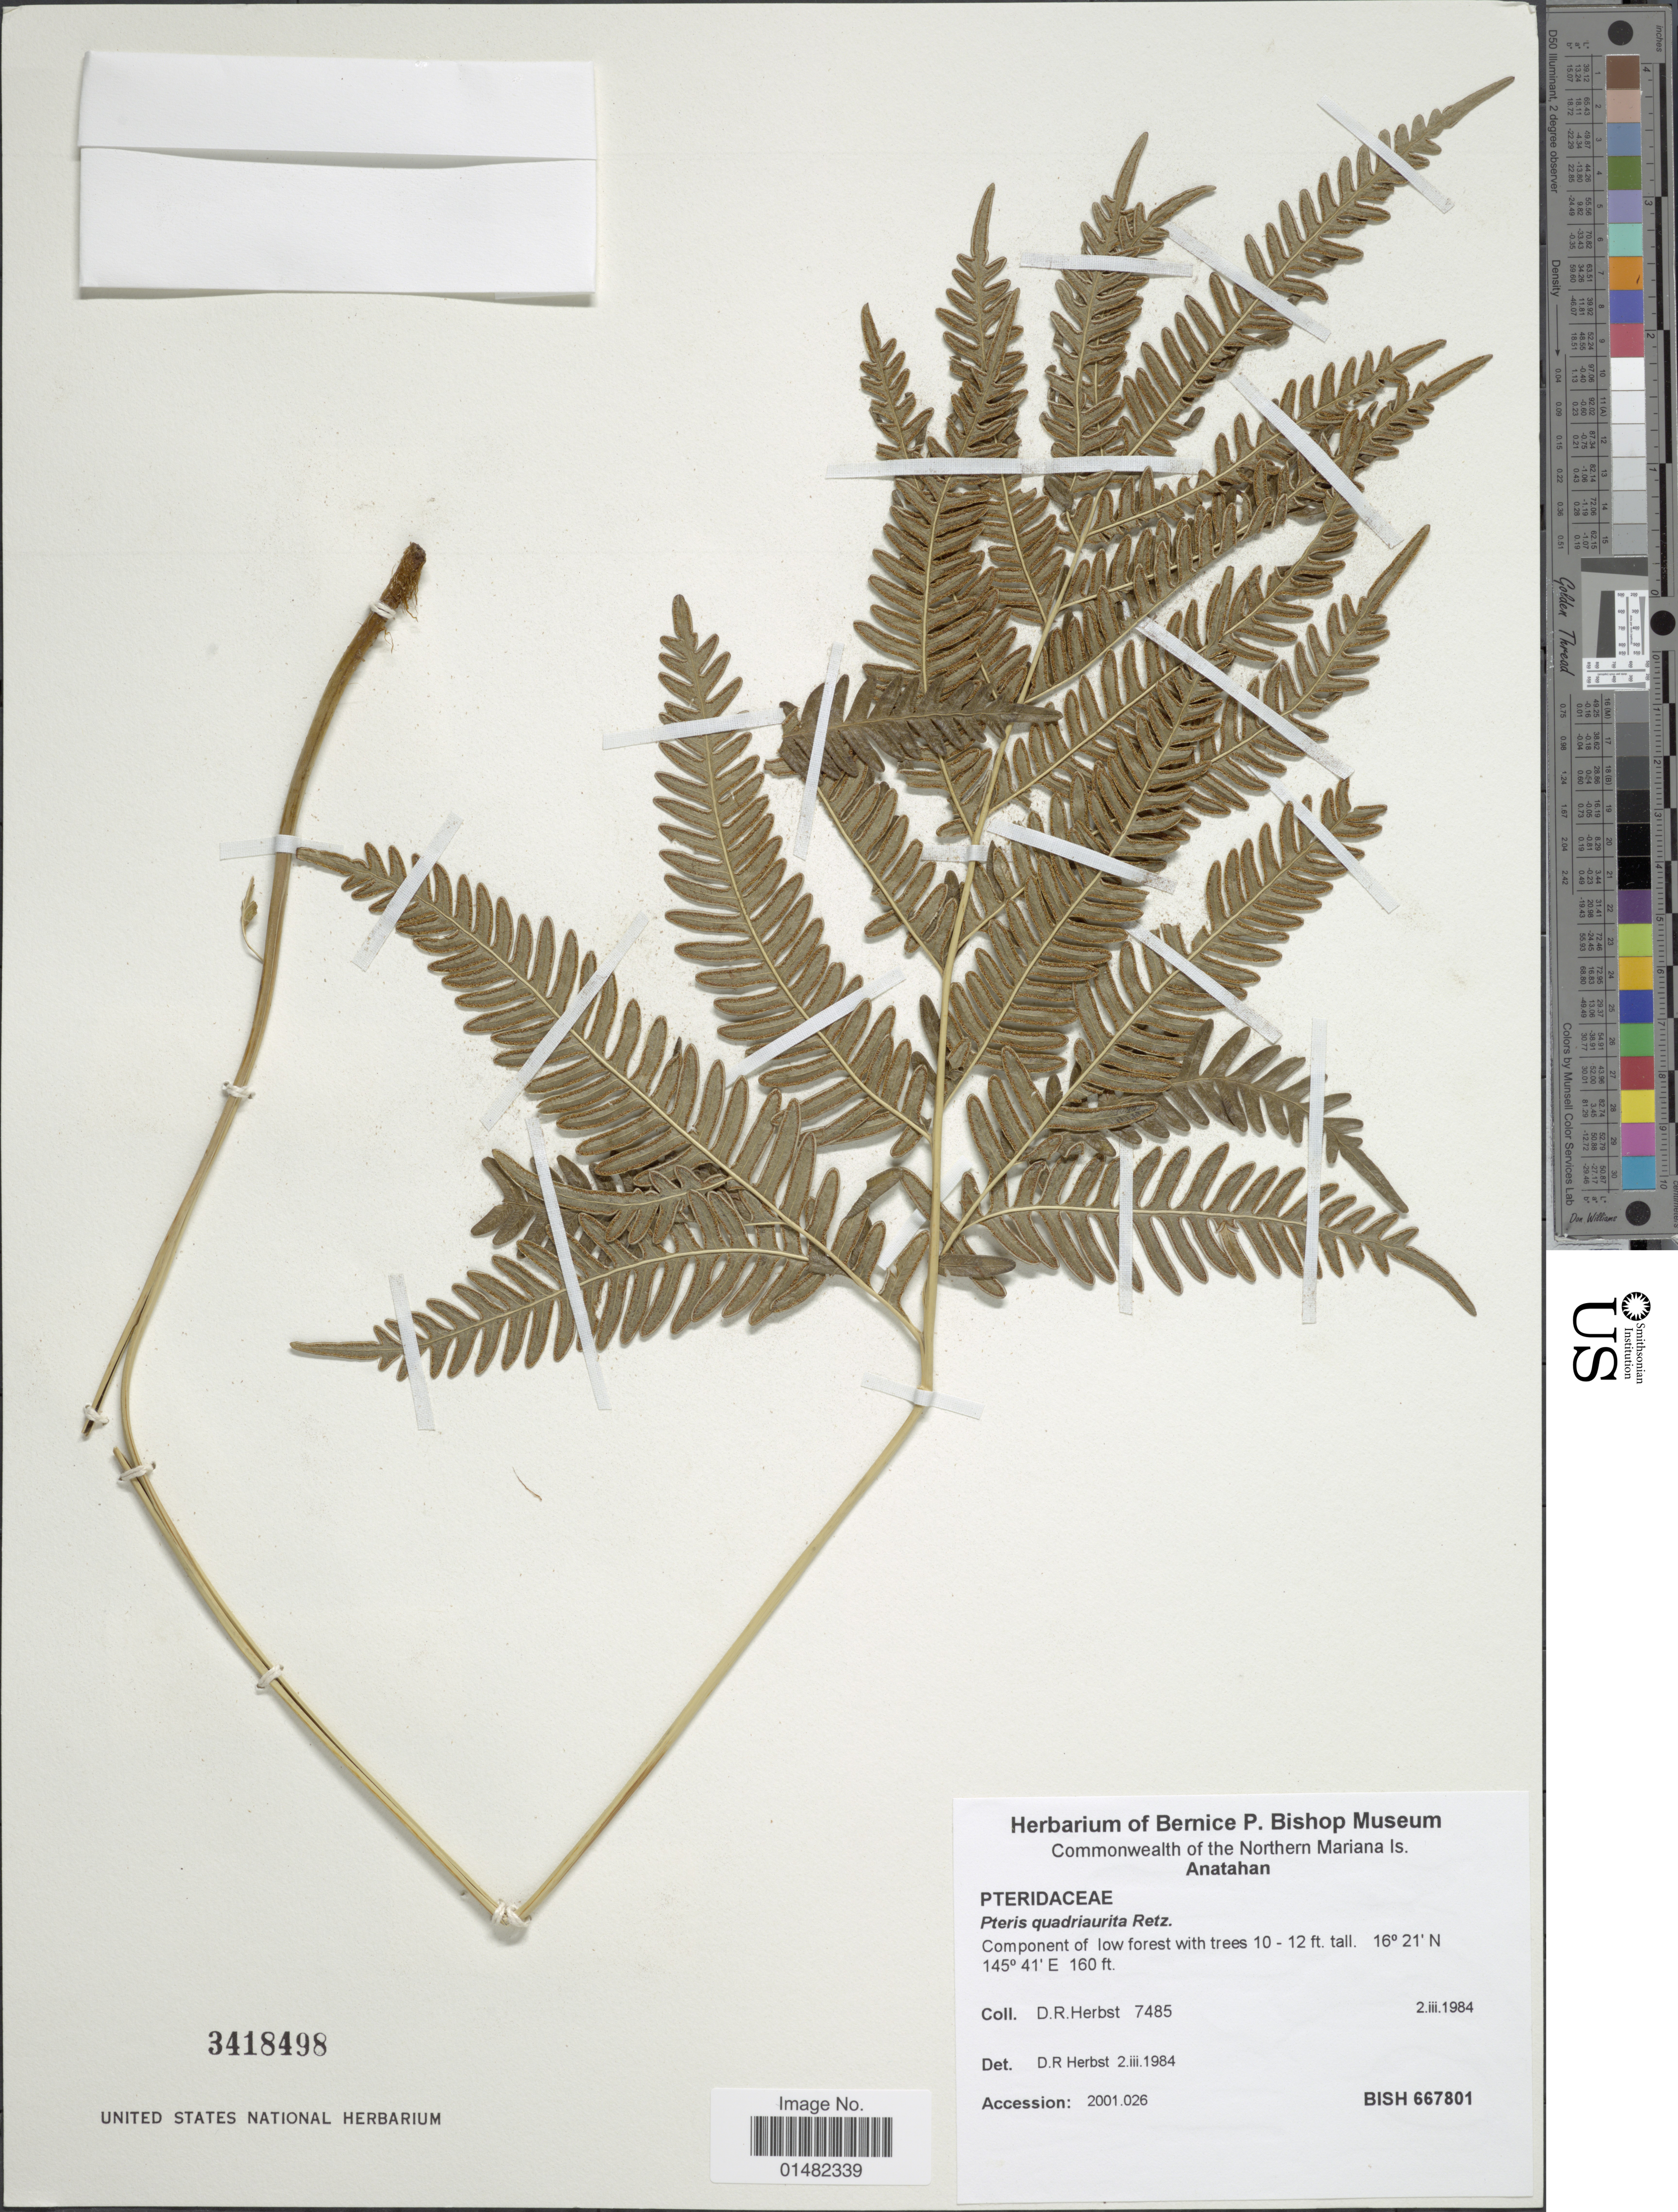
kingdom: Plantae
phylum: Tracheophyta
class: Polypodiopsida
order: Polypodiales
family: Pteridaceae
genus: Pteris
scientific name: Pteris quadriaurita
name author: Retz.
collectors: D. R. Herbst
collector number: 7485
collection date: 1984-02-02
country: Northern Mariana Islands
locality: Anatahan, Component of low forest with trees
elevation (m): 49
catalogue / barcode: US 3418498